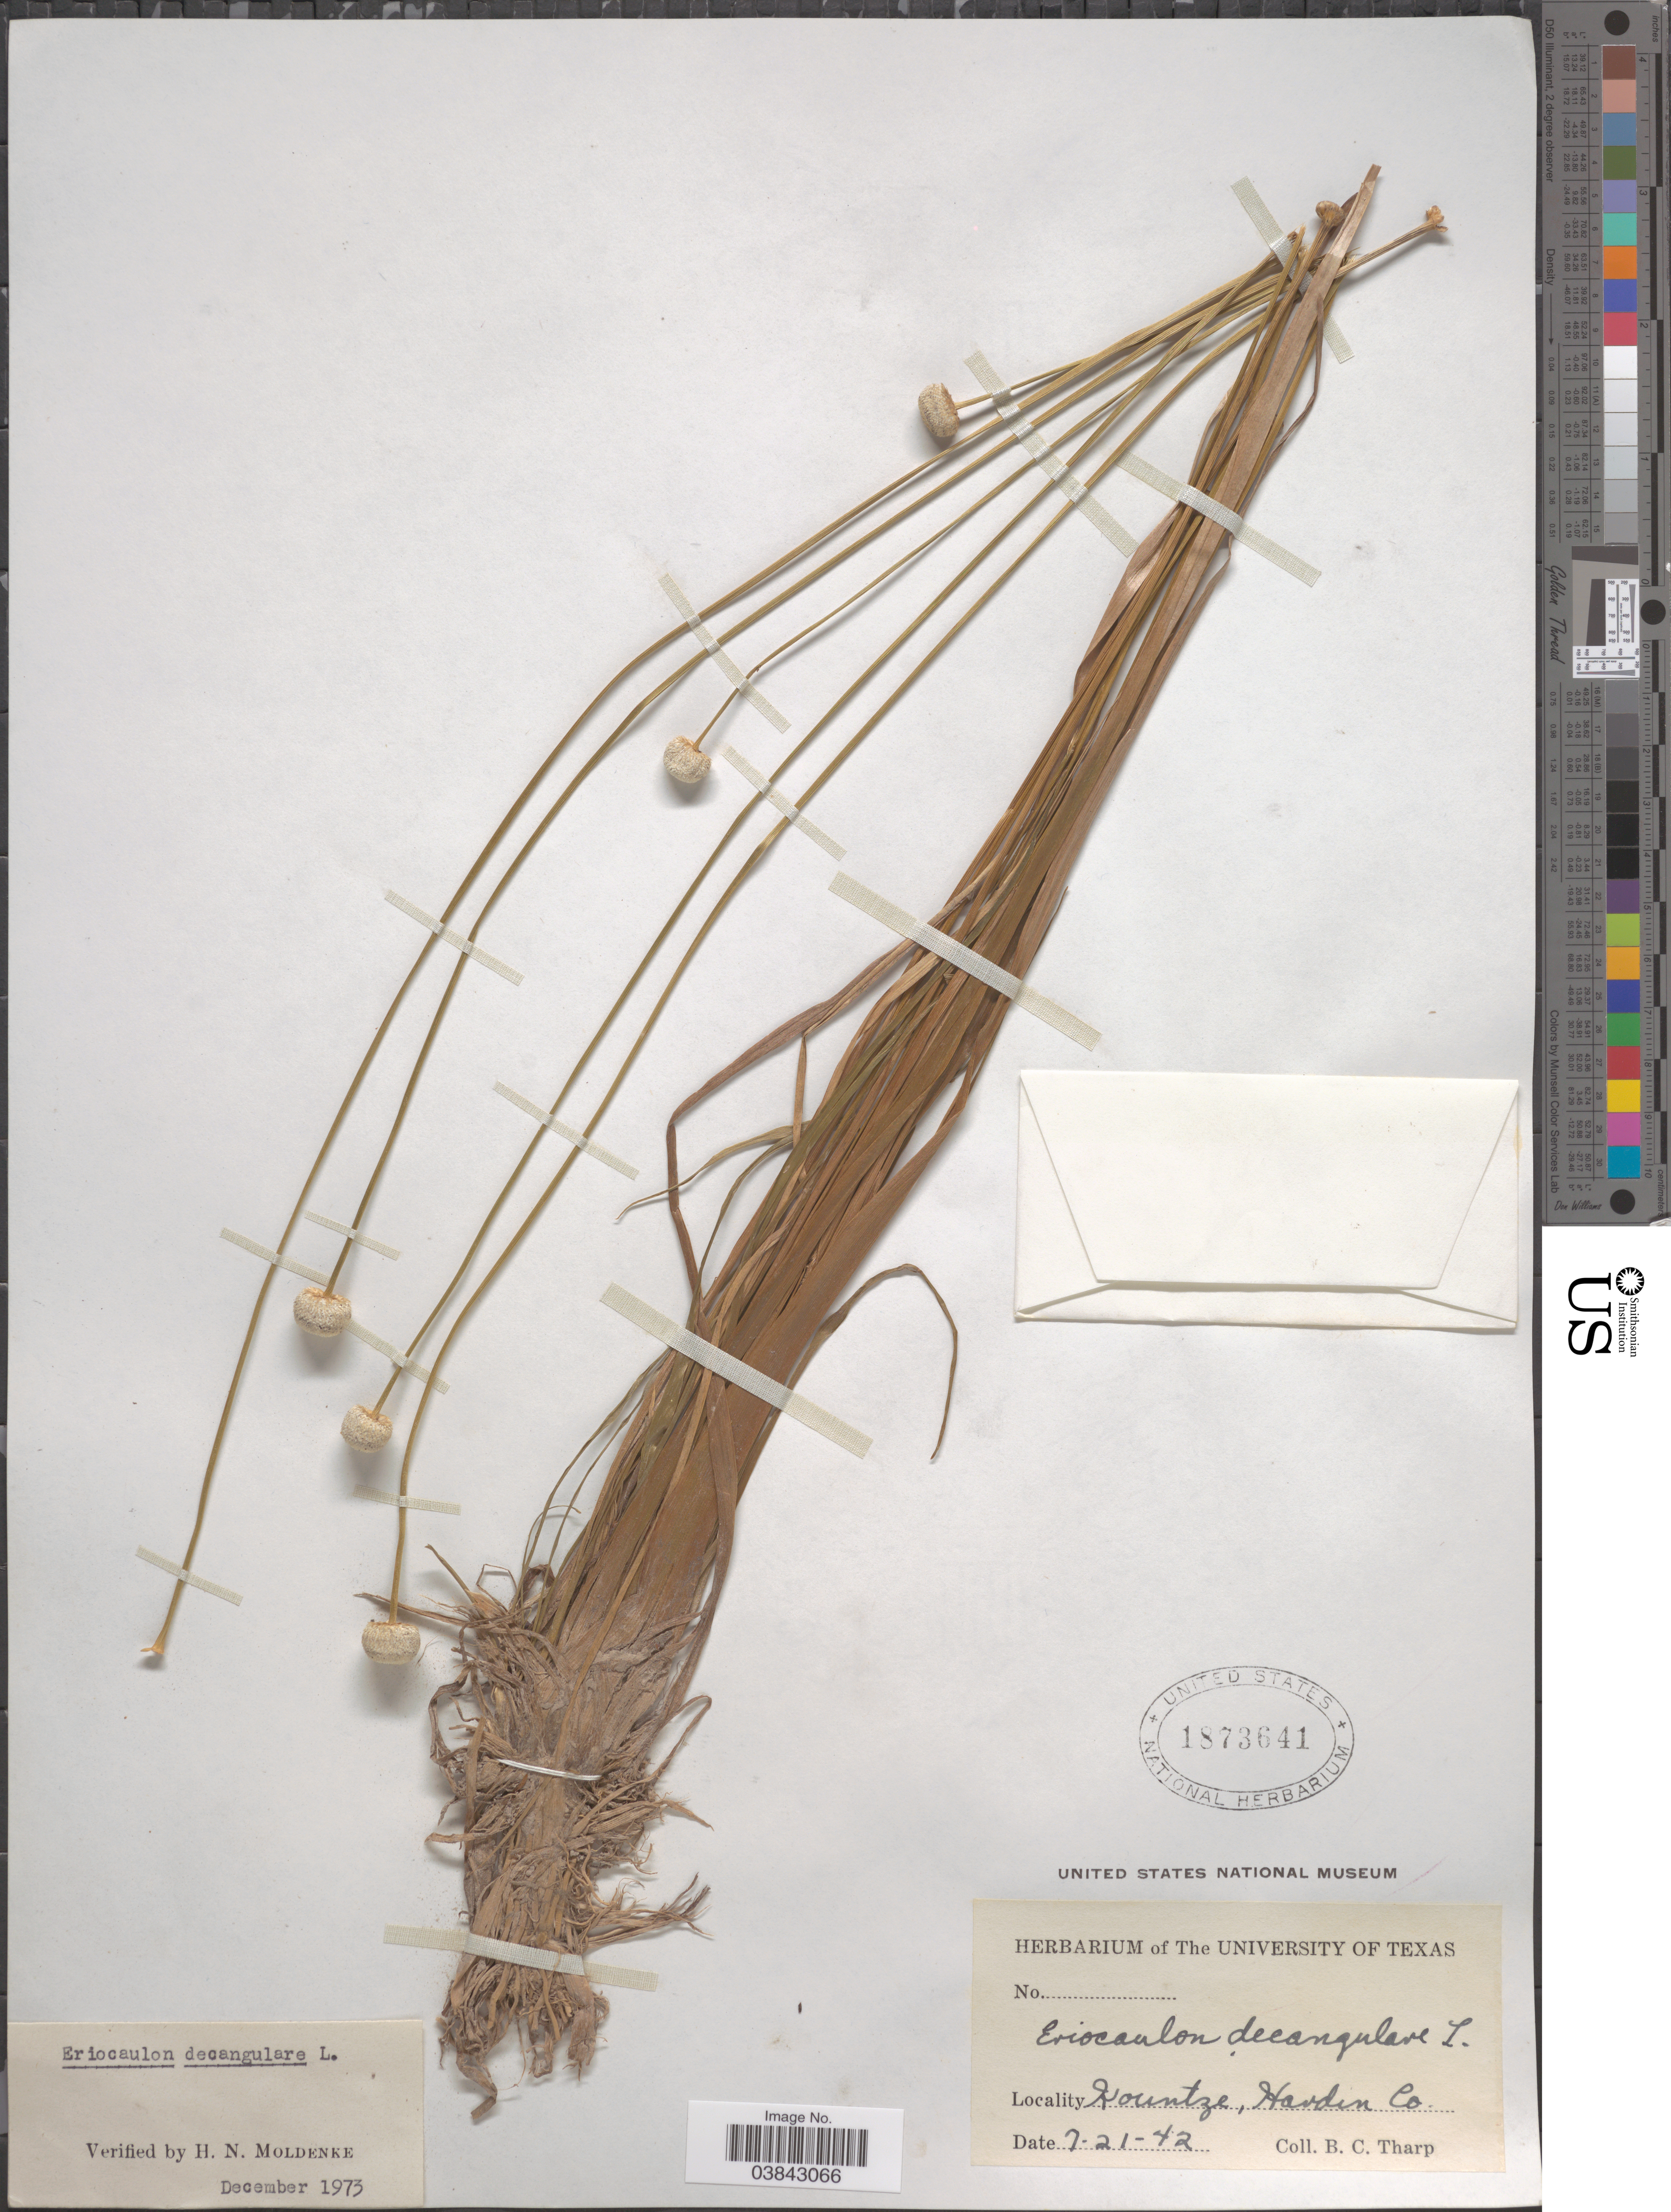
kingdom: Plantae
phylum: Tracheophyta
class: Liliopsida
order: Poales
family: Eriocaulaceae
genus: Eriocaulon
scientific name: Eriocaulon decangulare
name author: L.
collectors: B. C. Tharp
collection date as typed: Transcribed d/m/y: 21/7/42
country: United States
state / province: Texas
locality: Kountze, Hardin Co.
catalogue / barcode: US 1873641